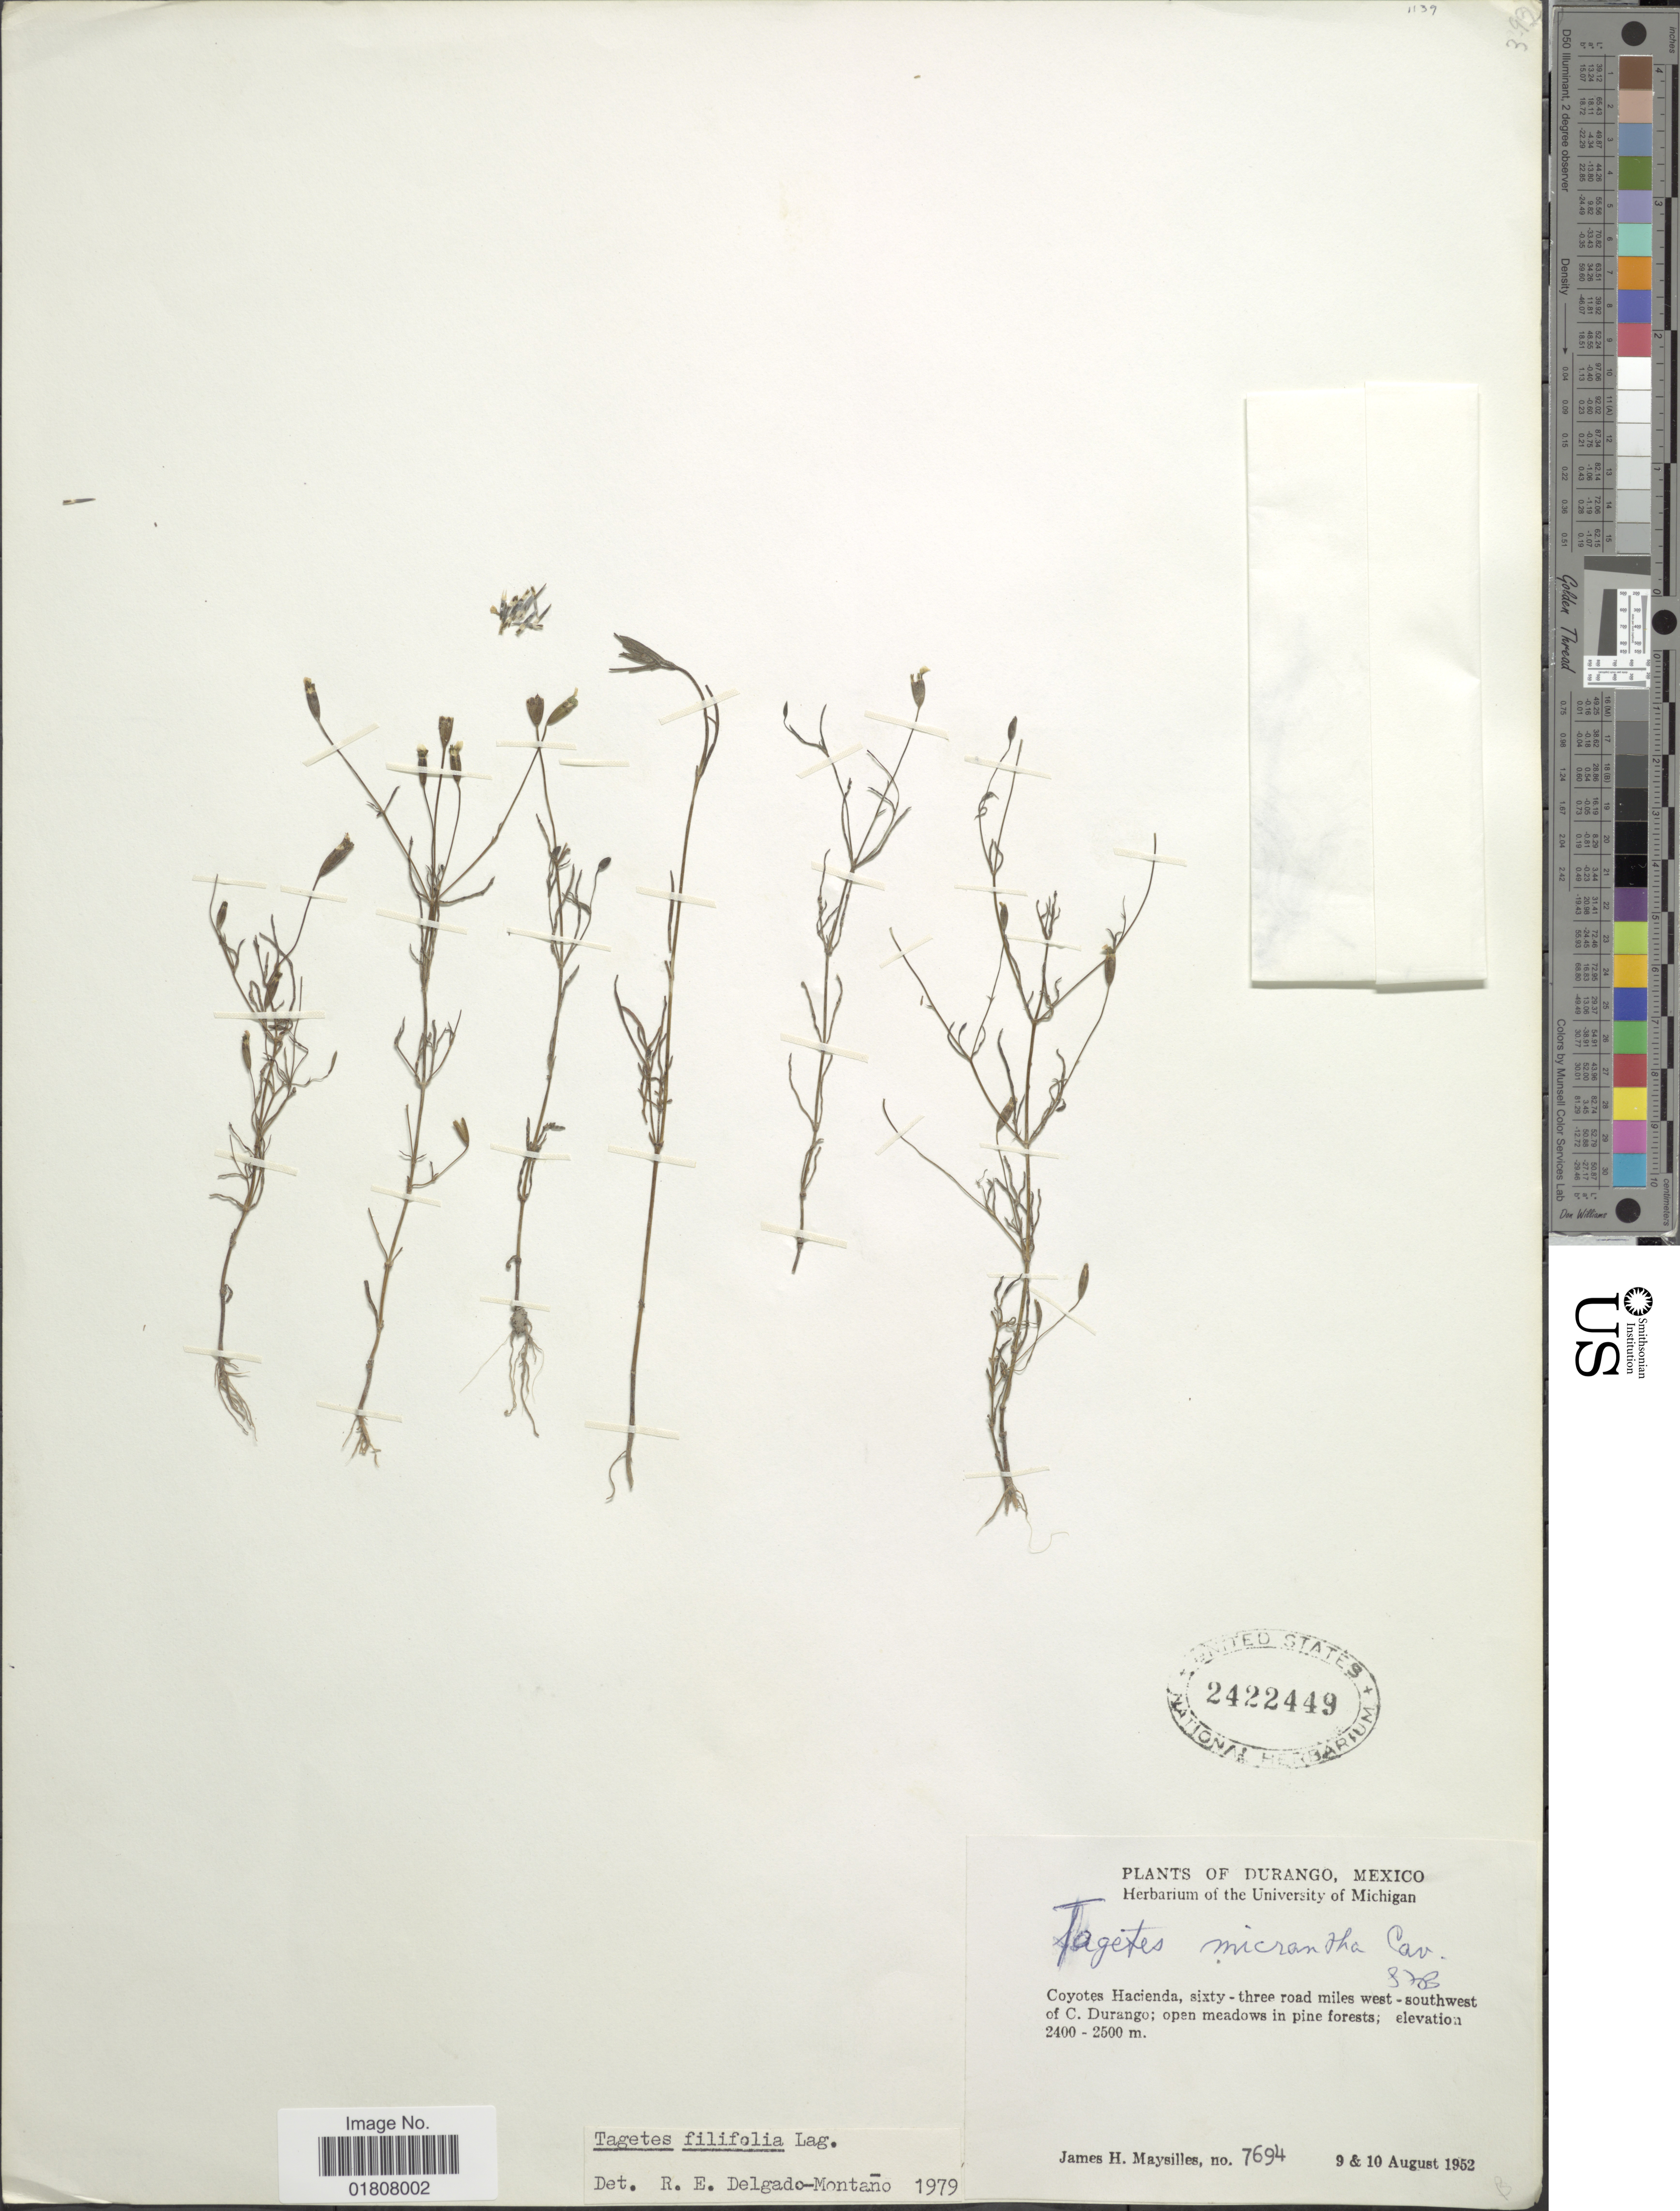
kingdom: Plantae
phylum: Tracheophyta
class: Magnoliopsida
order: Asterales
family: Asteraceae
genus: Tagetes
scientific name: Tagetes filifolia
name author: Lag.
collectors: J. Maysilles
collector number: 7694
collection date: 1952-08-09/1952-08-10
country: Mexico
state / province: Durango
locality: Coyotes Hacienda, sixty-three road miles west-southwest of C. Durango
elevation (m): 2400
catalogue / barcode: US 2422449